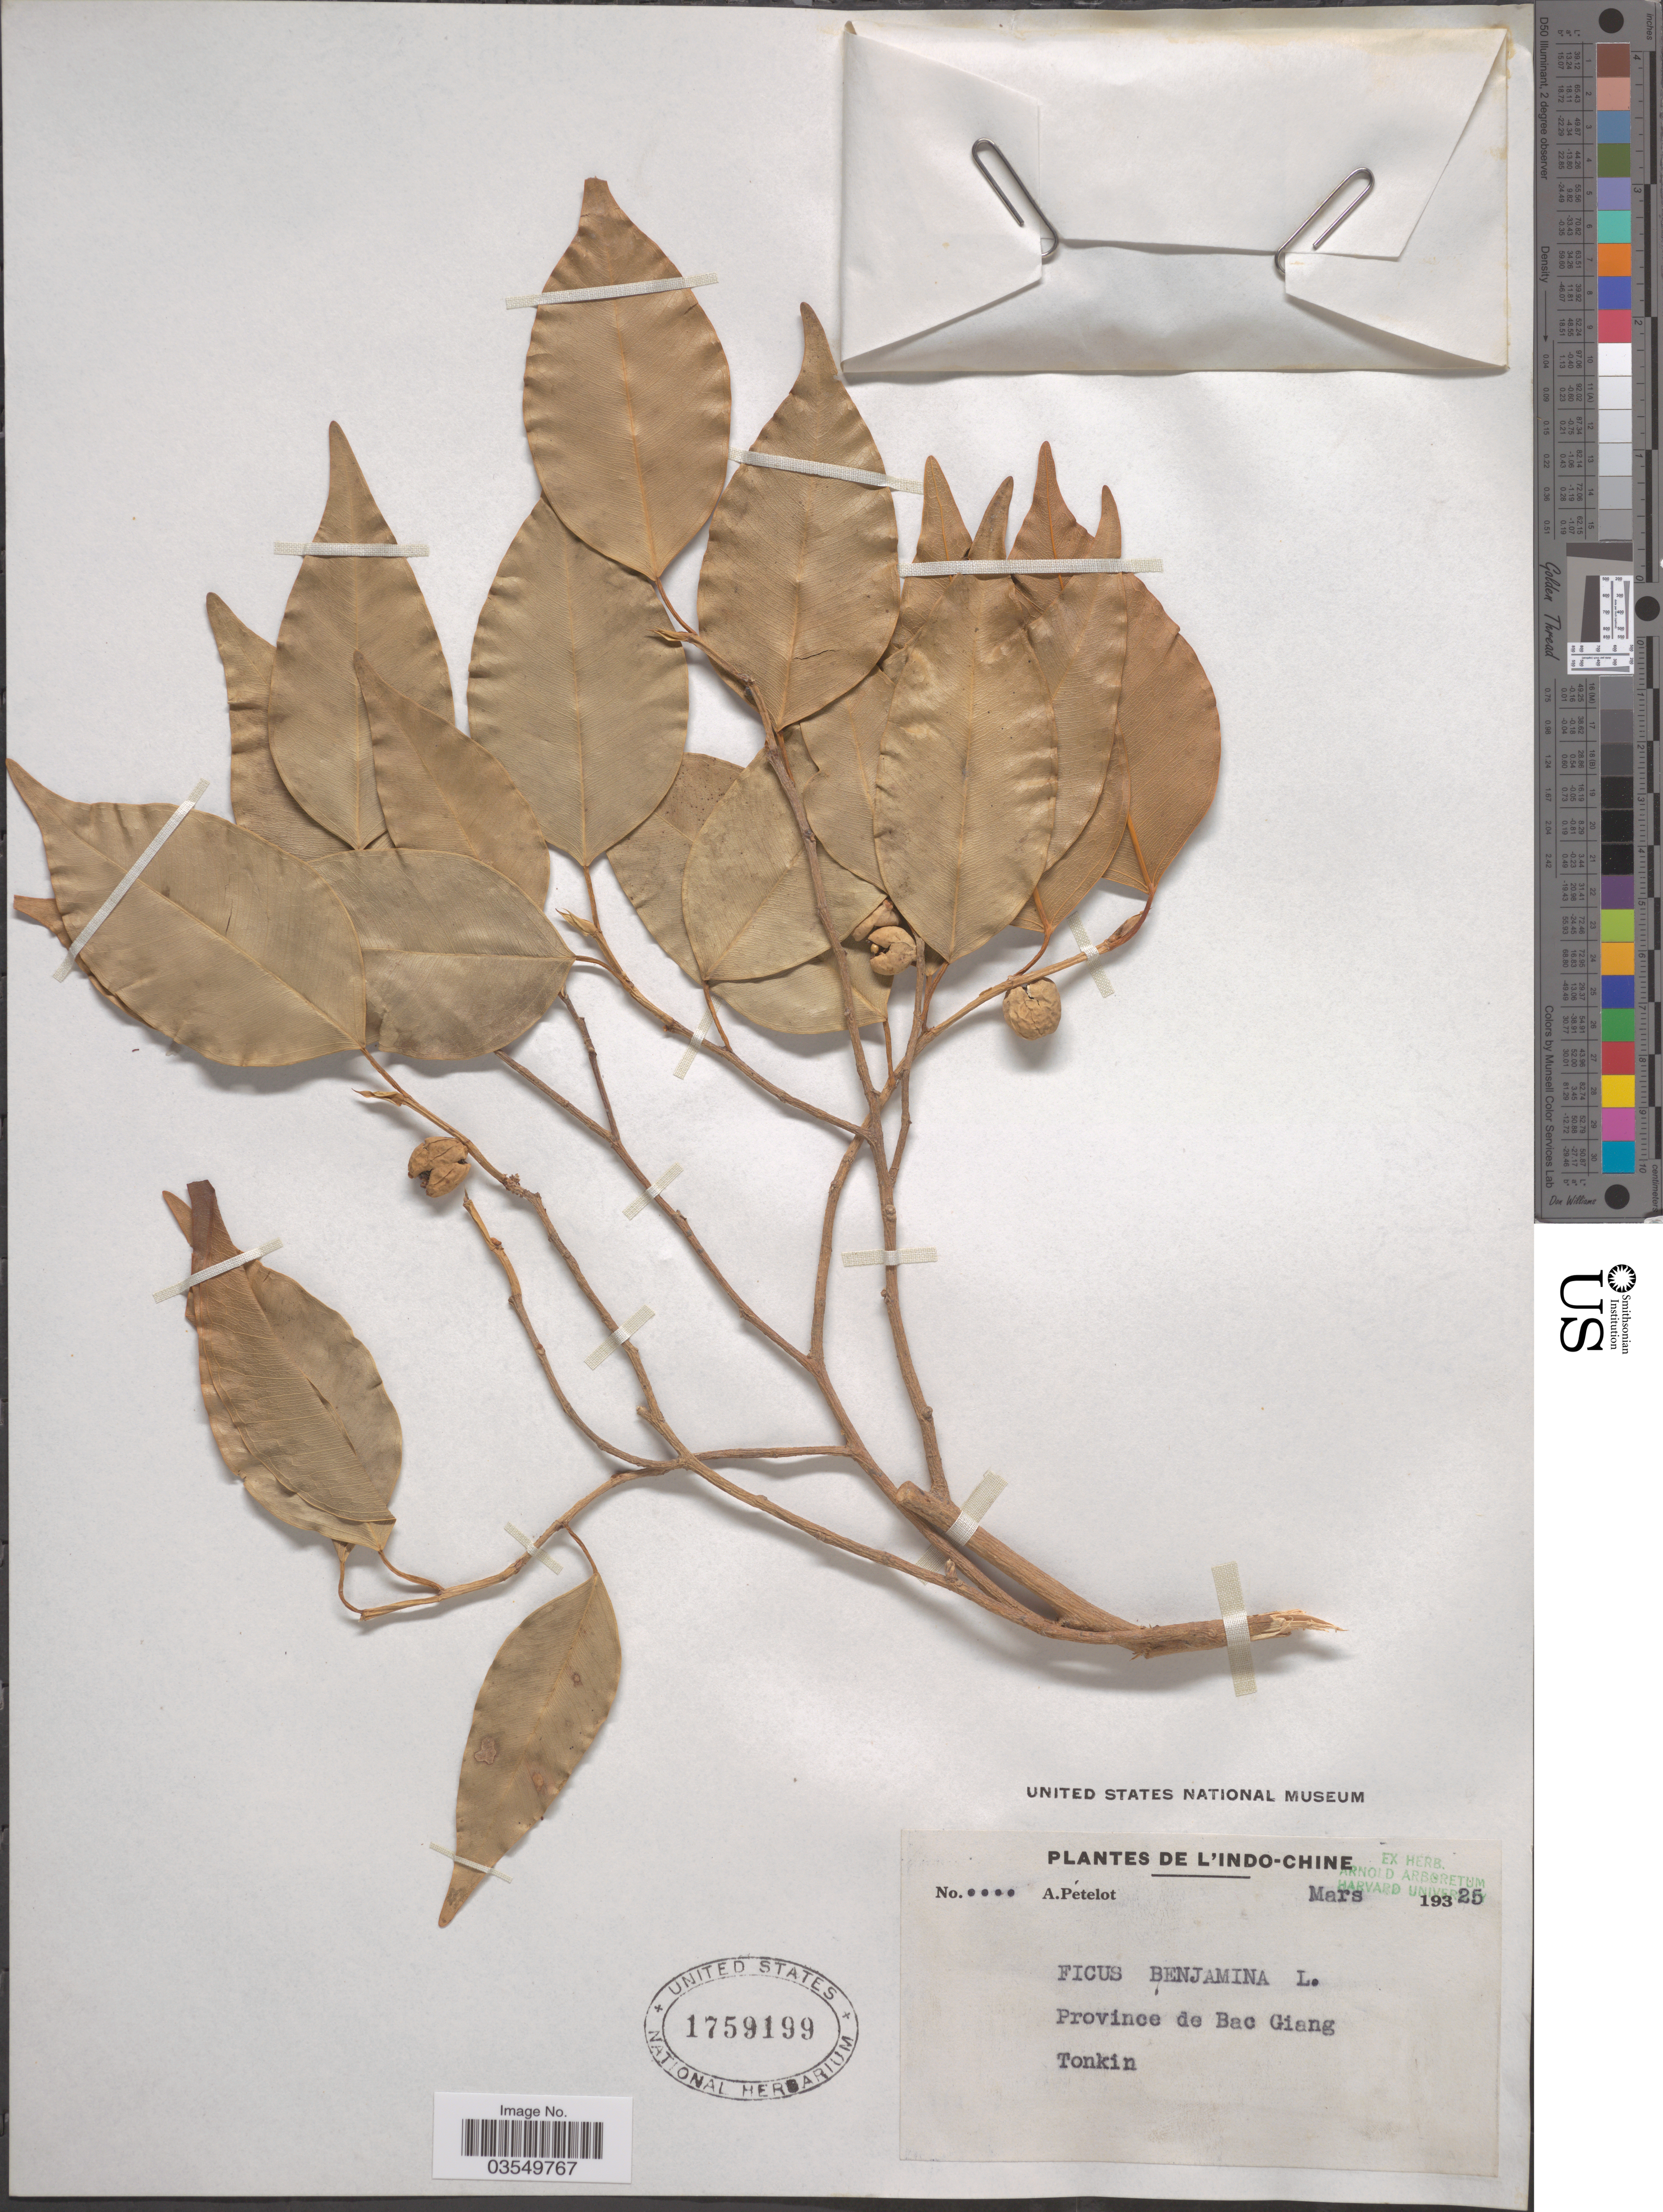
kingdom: Plantae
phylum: Tracheophyta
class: Magnoliopsida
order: Rosales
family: Moraceae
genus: Ficus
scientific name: Ficus benjamina var. benjamina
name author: L.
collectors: A. Petelot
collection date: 1925-03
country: Vietnam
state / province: Bac Giang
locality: Indo-Chine. Tonkin.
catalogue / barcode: US 1759199